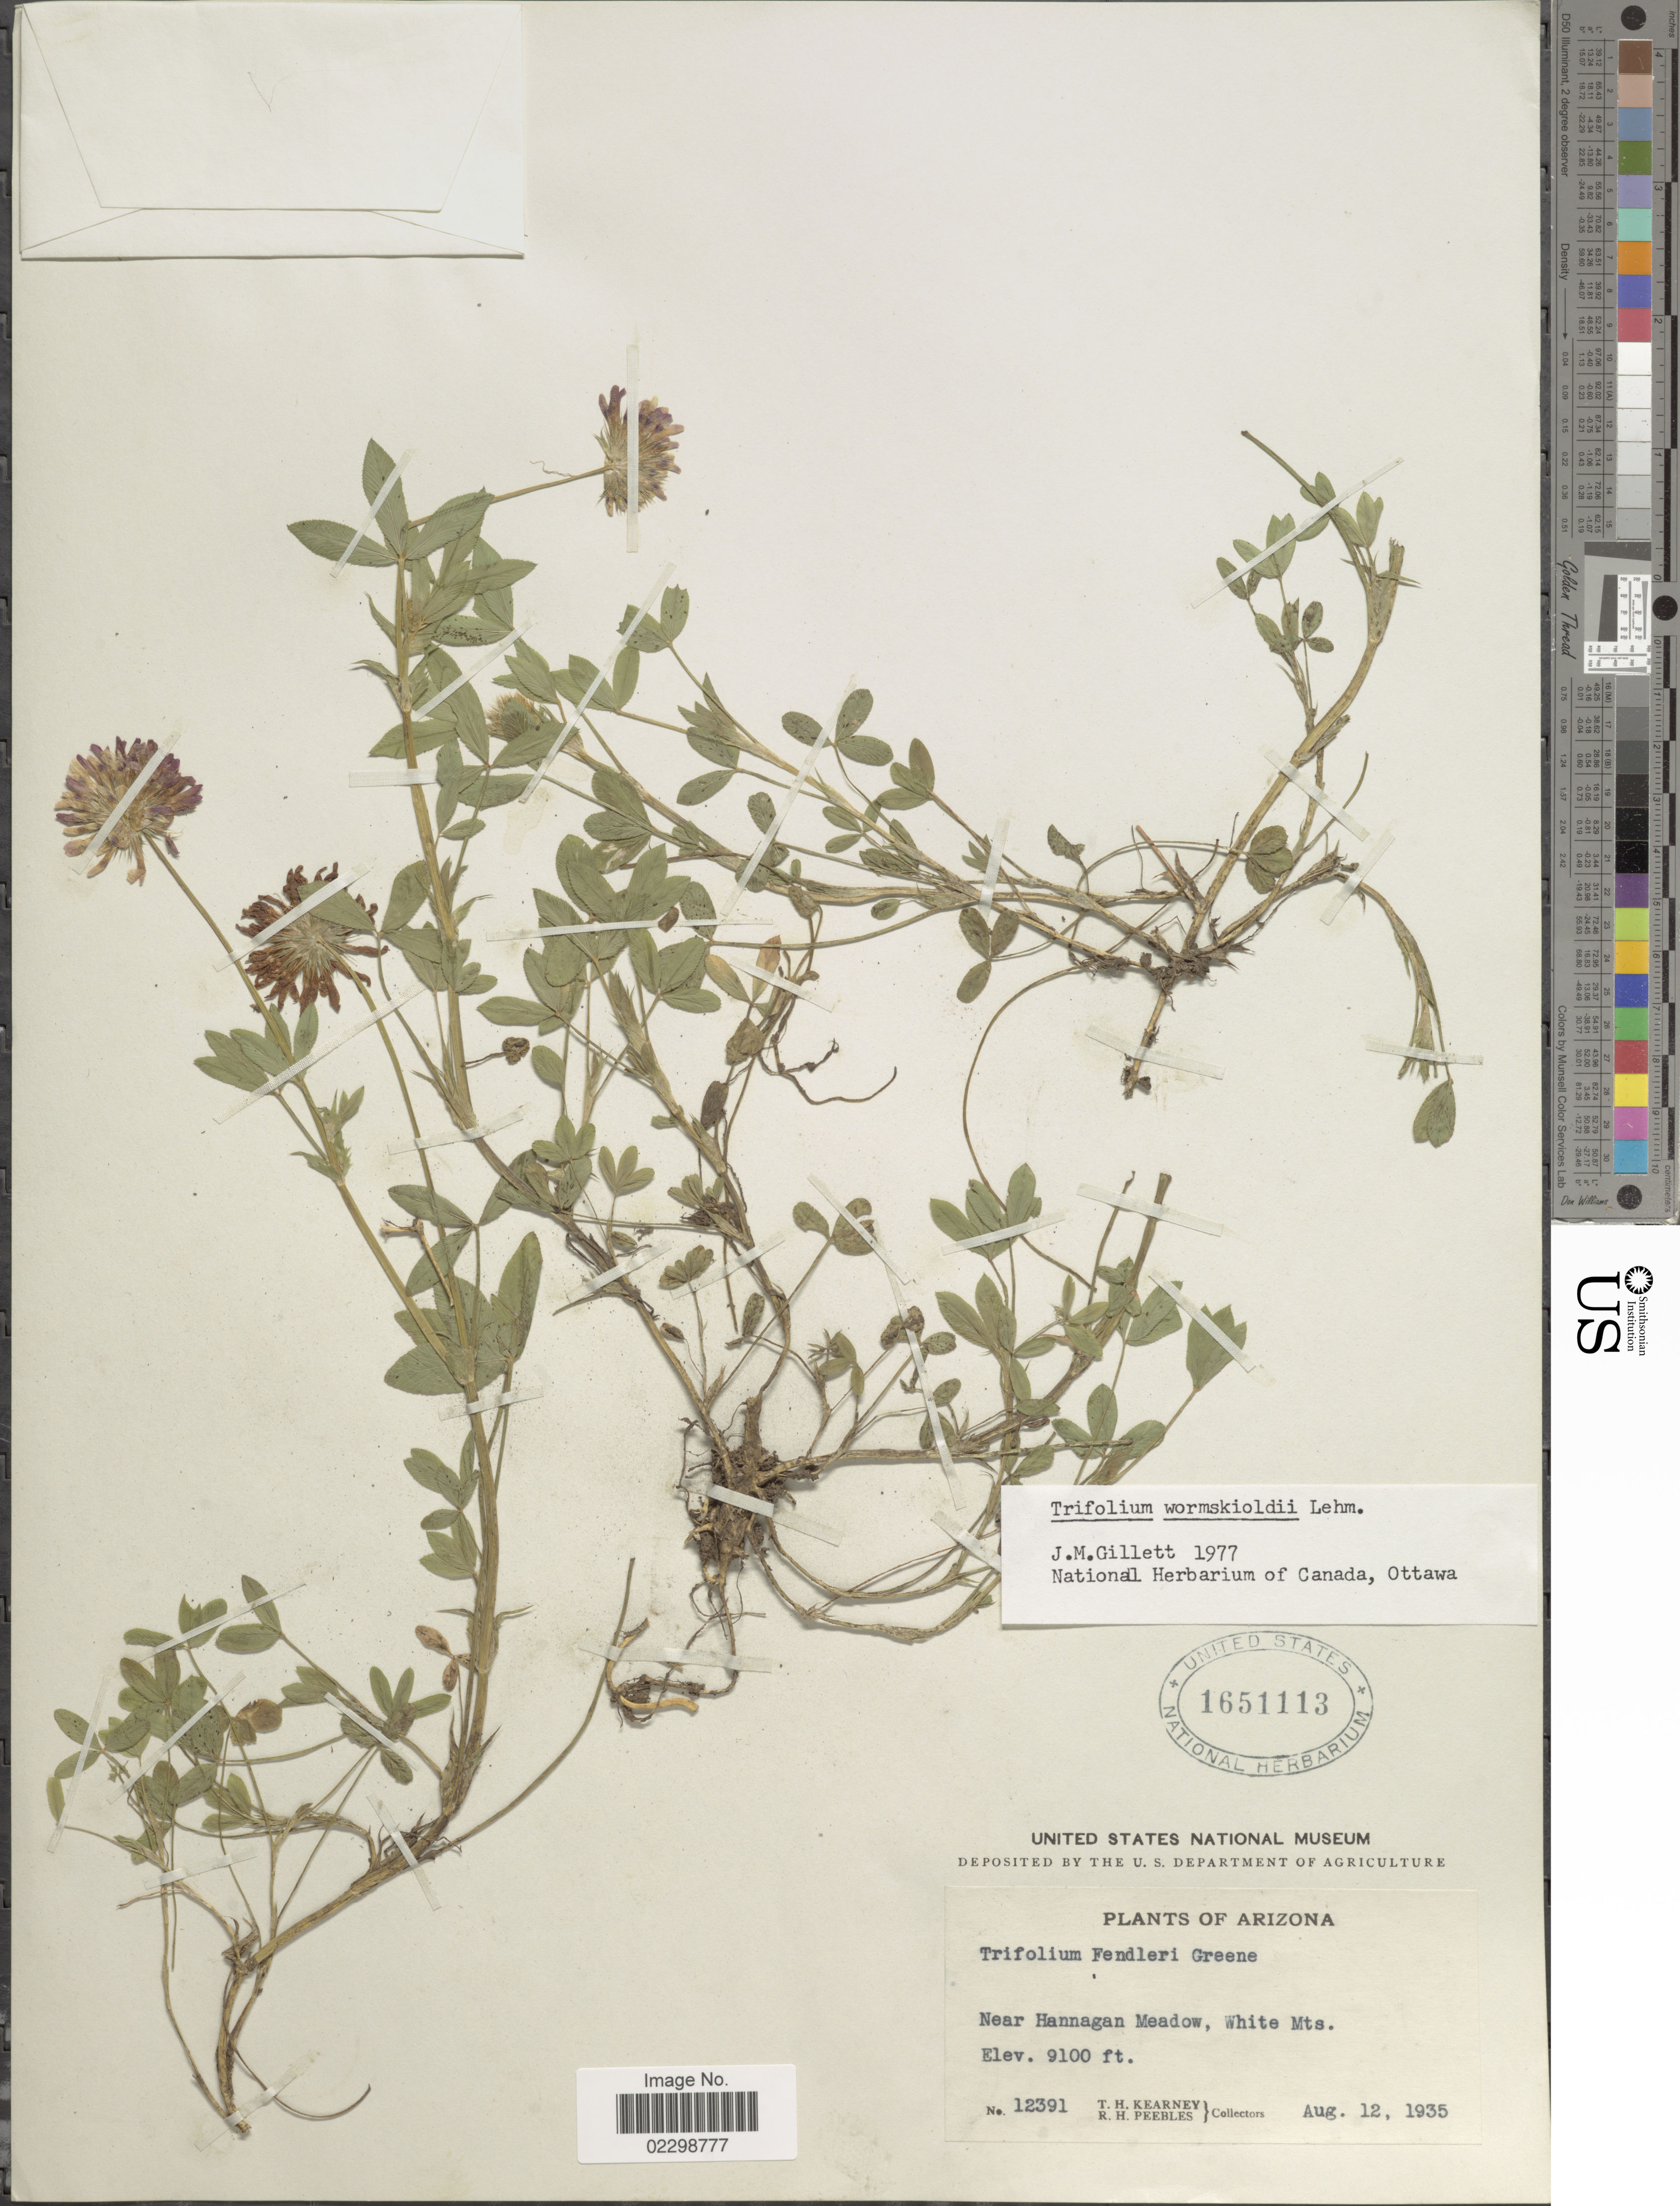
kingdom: Plantae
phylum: Tracheophyta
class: Magnoliopsida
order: Fabales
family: Fabaceae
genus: Trifolium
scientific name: Trifolium wormskioldii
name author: Lehm.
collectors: T. H. Kearney & R. H. Peebles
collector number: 12391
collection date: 1935-08-12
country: United States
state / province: Arizona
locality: Near Hannagan Meadow, White Mts.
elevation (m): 2774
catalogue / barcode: US 1651113